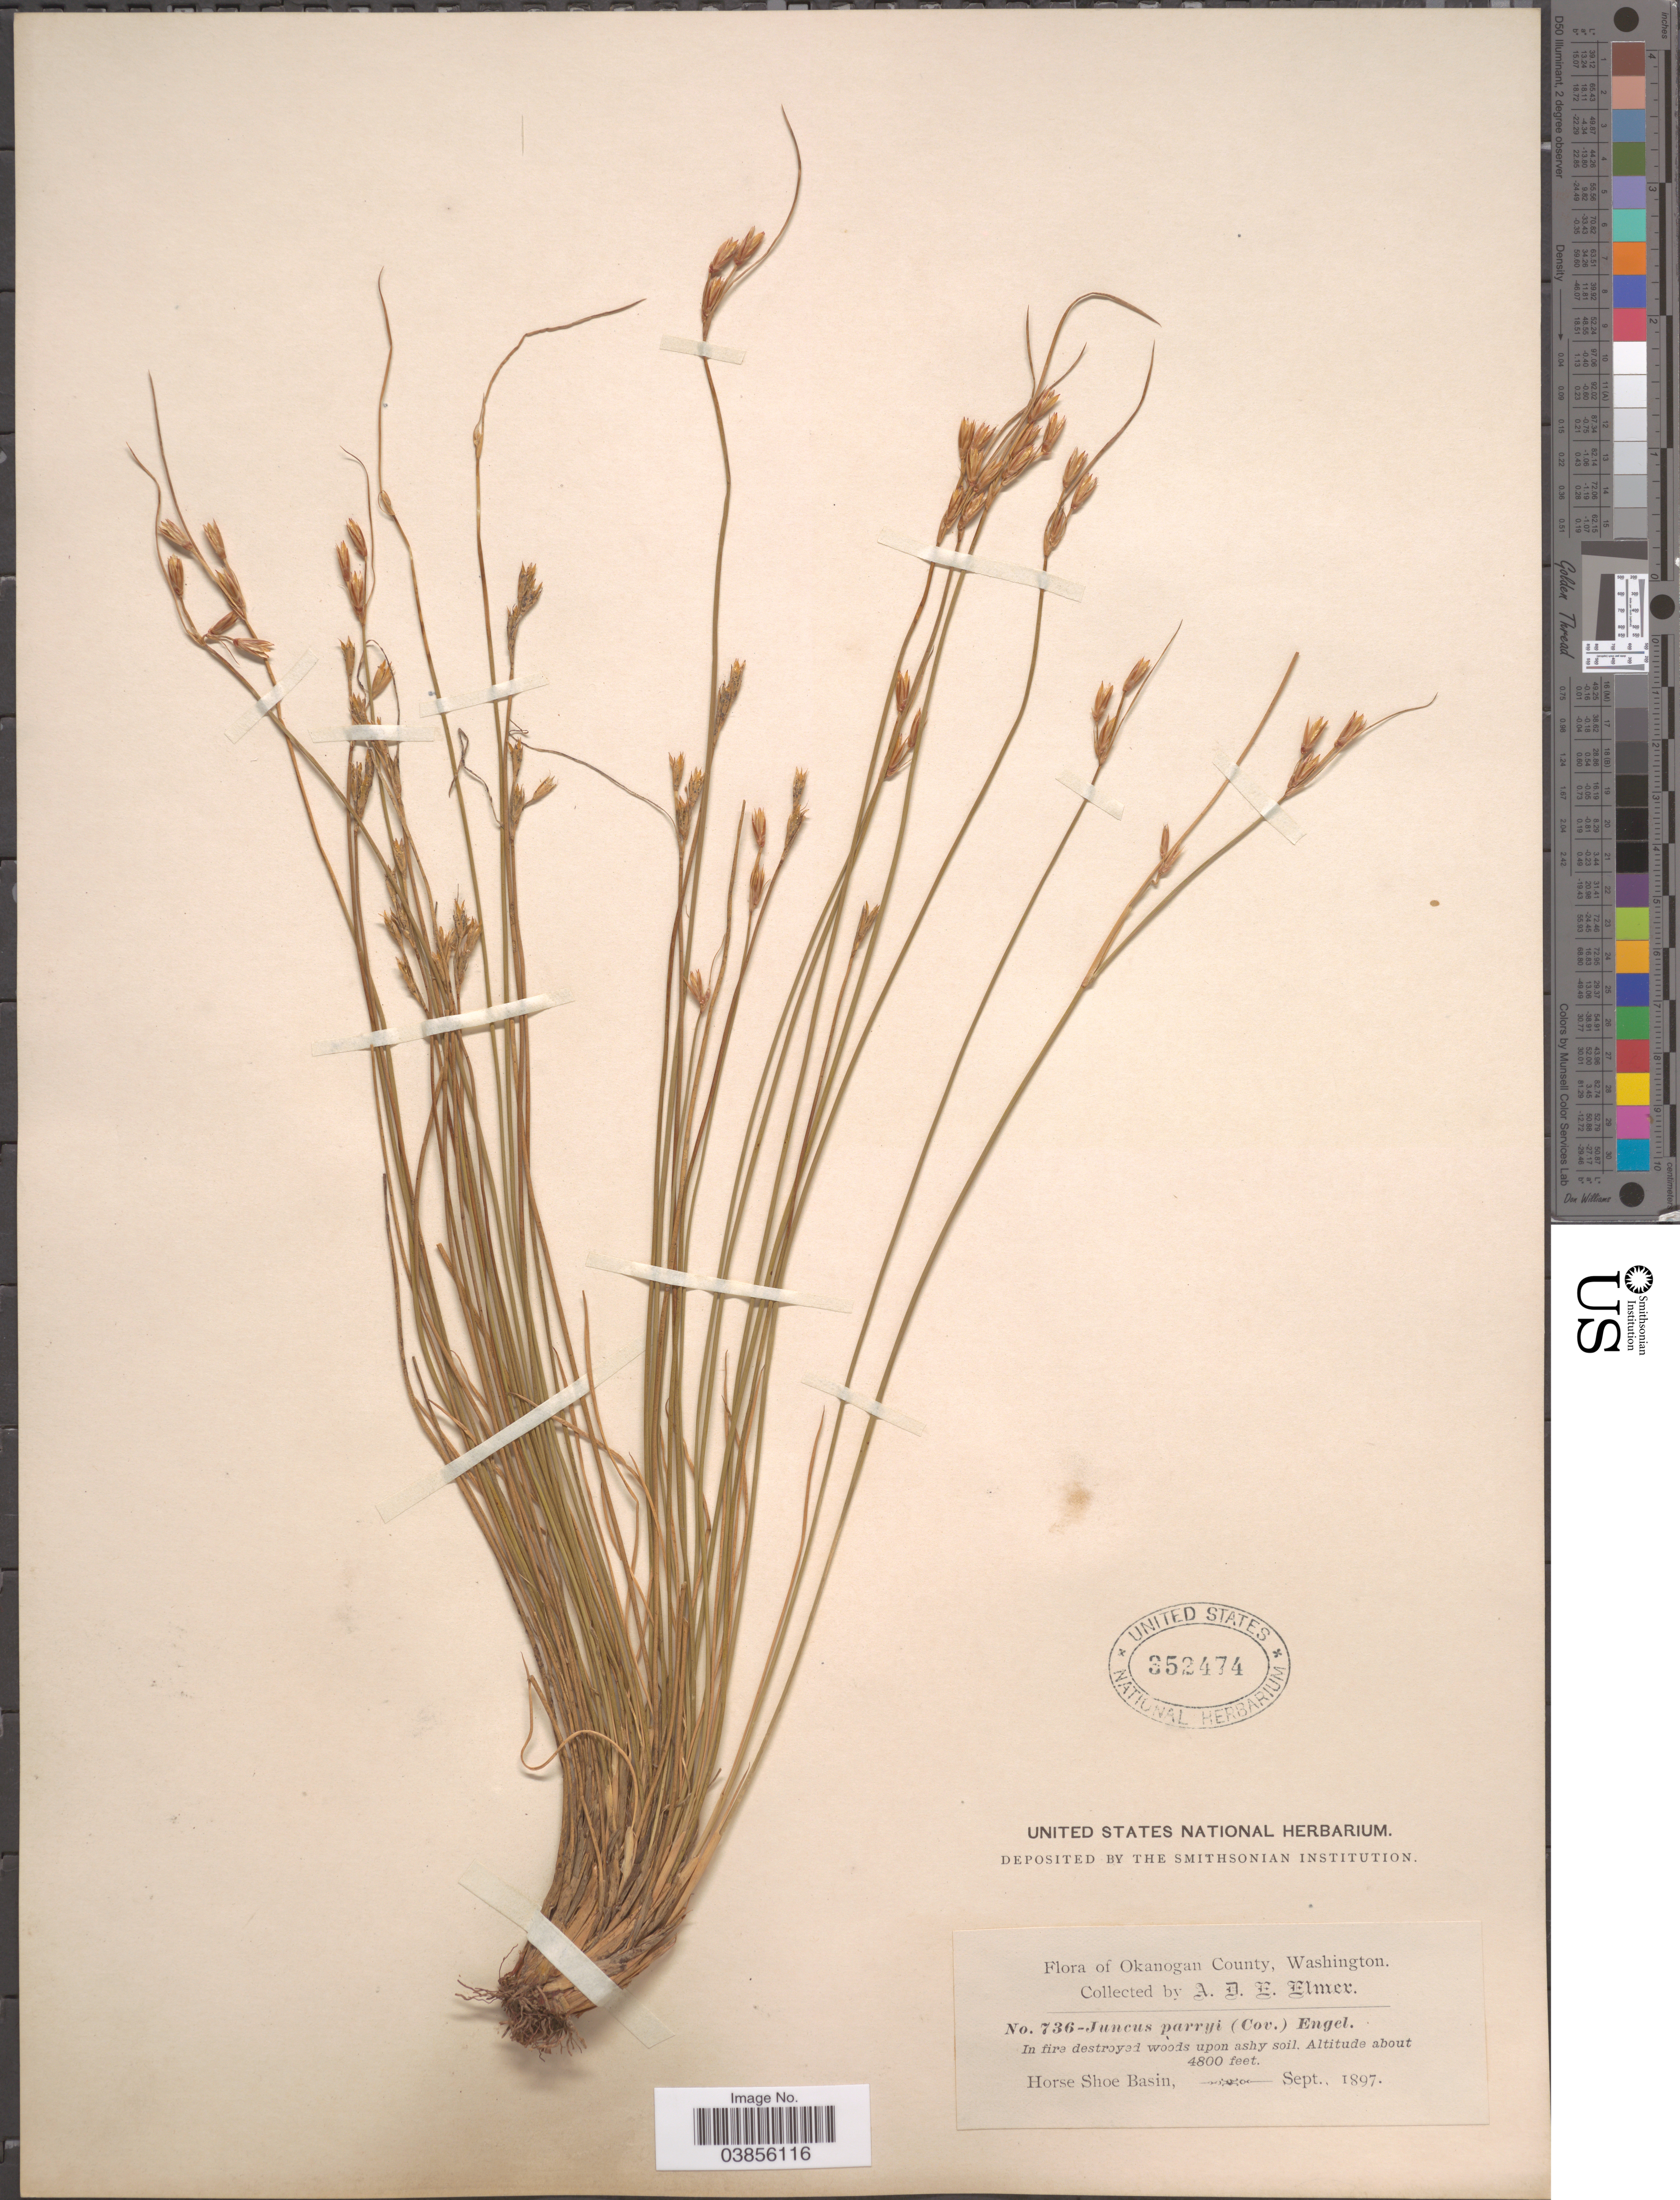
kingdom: Plantae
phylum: Tracheophyta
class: Liliopsida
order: Poales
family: Juncaceae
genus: Juncus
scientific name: Juncus parryi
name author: Engelm.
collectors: A. D. E. Elmer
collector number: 736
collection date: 1897-09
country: United States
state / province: Washington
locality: Okangan County. Horse Shoe Basin.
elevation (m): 1463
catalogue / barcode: US 352474